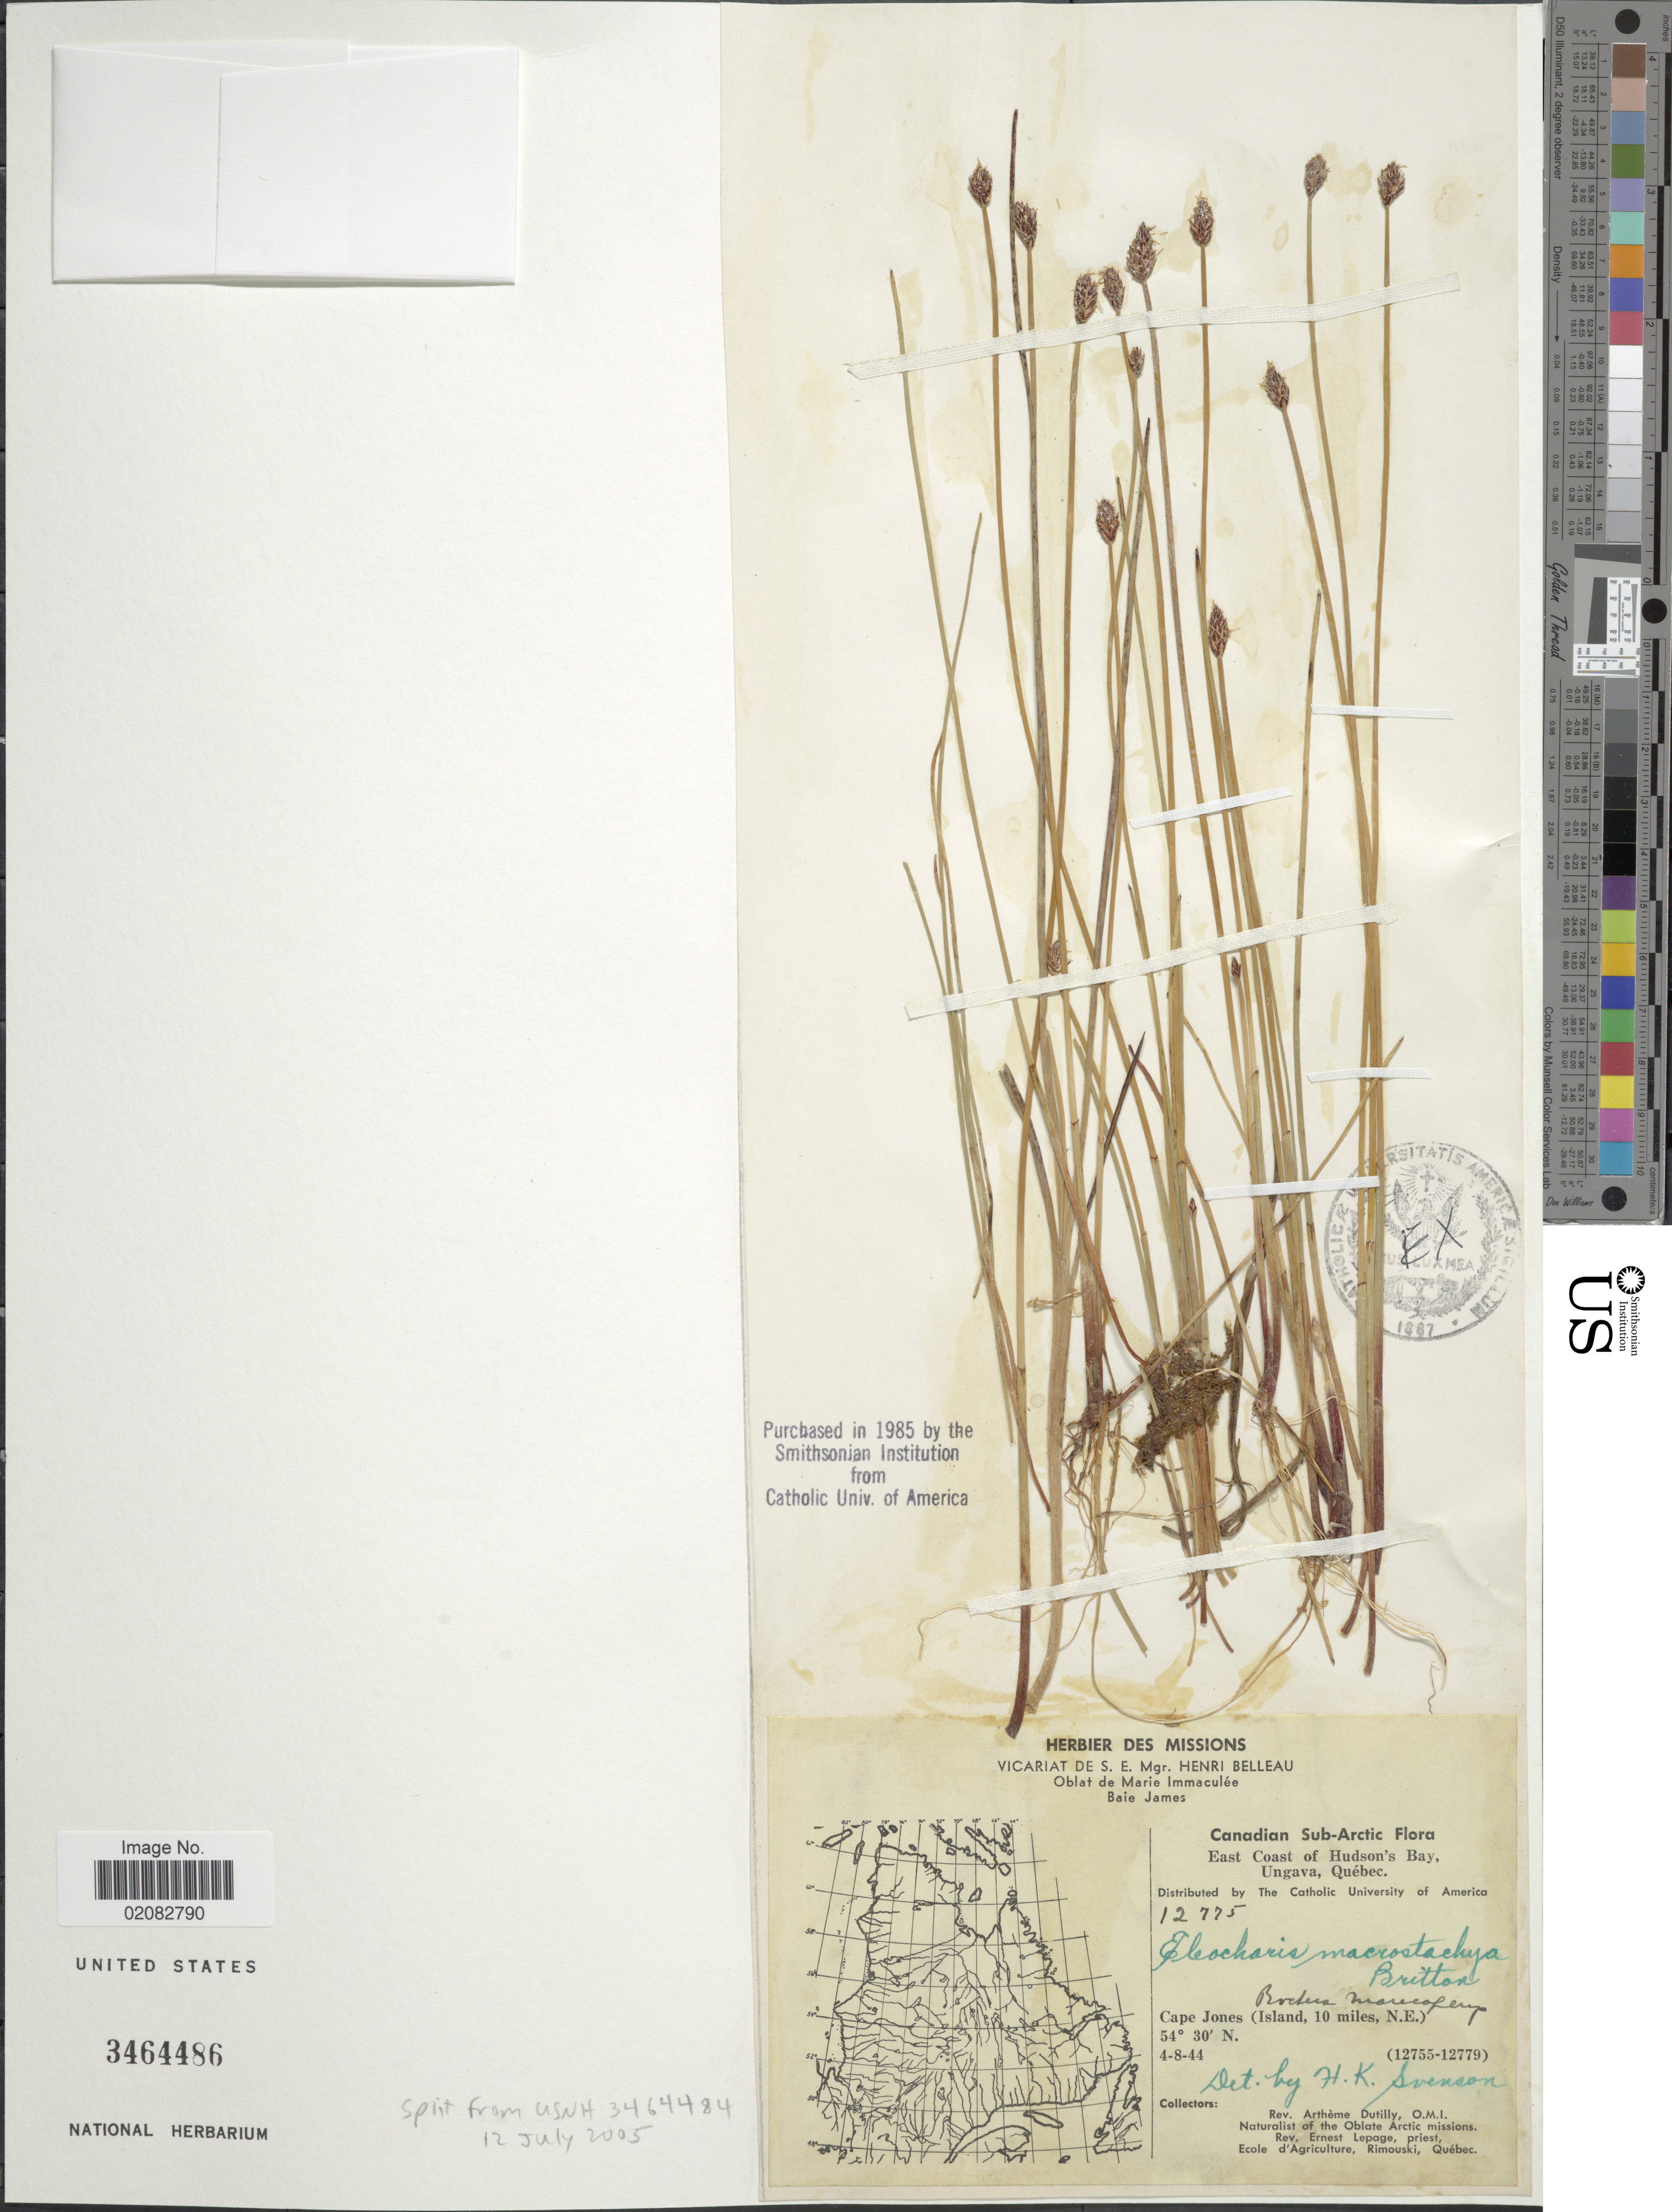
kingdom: Plantae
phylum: Tracheophyta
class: Liliopsida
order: Poales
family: Cyperaceae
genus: Eleocharis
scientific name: Eleocharis macrostachya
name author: Britton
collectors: A. Dutilly & E. Lepage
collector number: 12775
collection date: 1944-08-04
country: Canada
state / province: Quebec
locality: Canadian Sub-Arctic, East Coast of Hudson's Bay, Ungava, Cape Jones (Island, 10 miles, N.E.)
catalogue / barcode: US 3464486